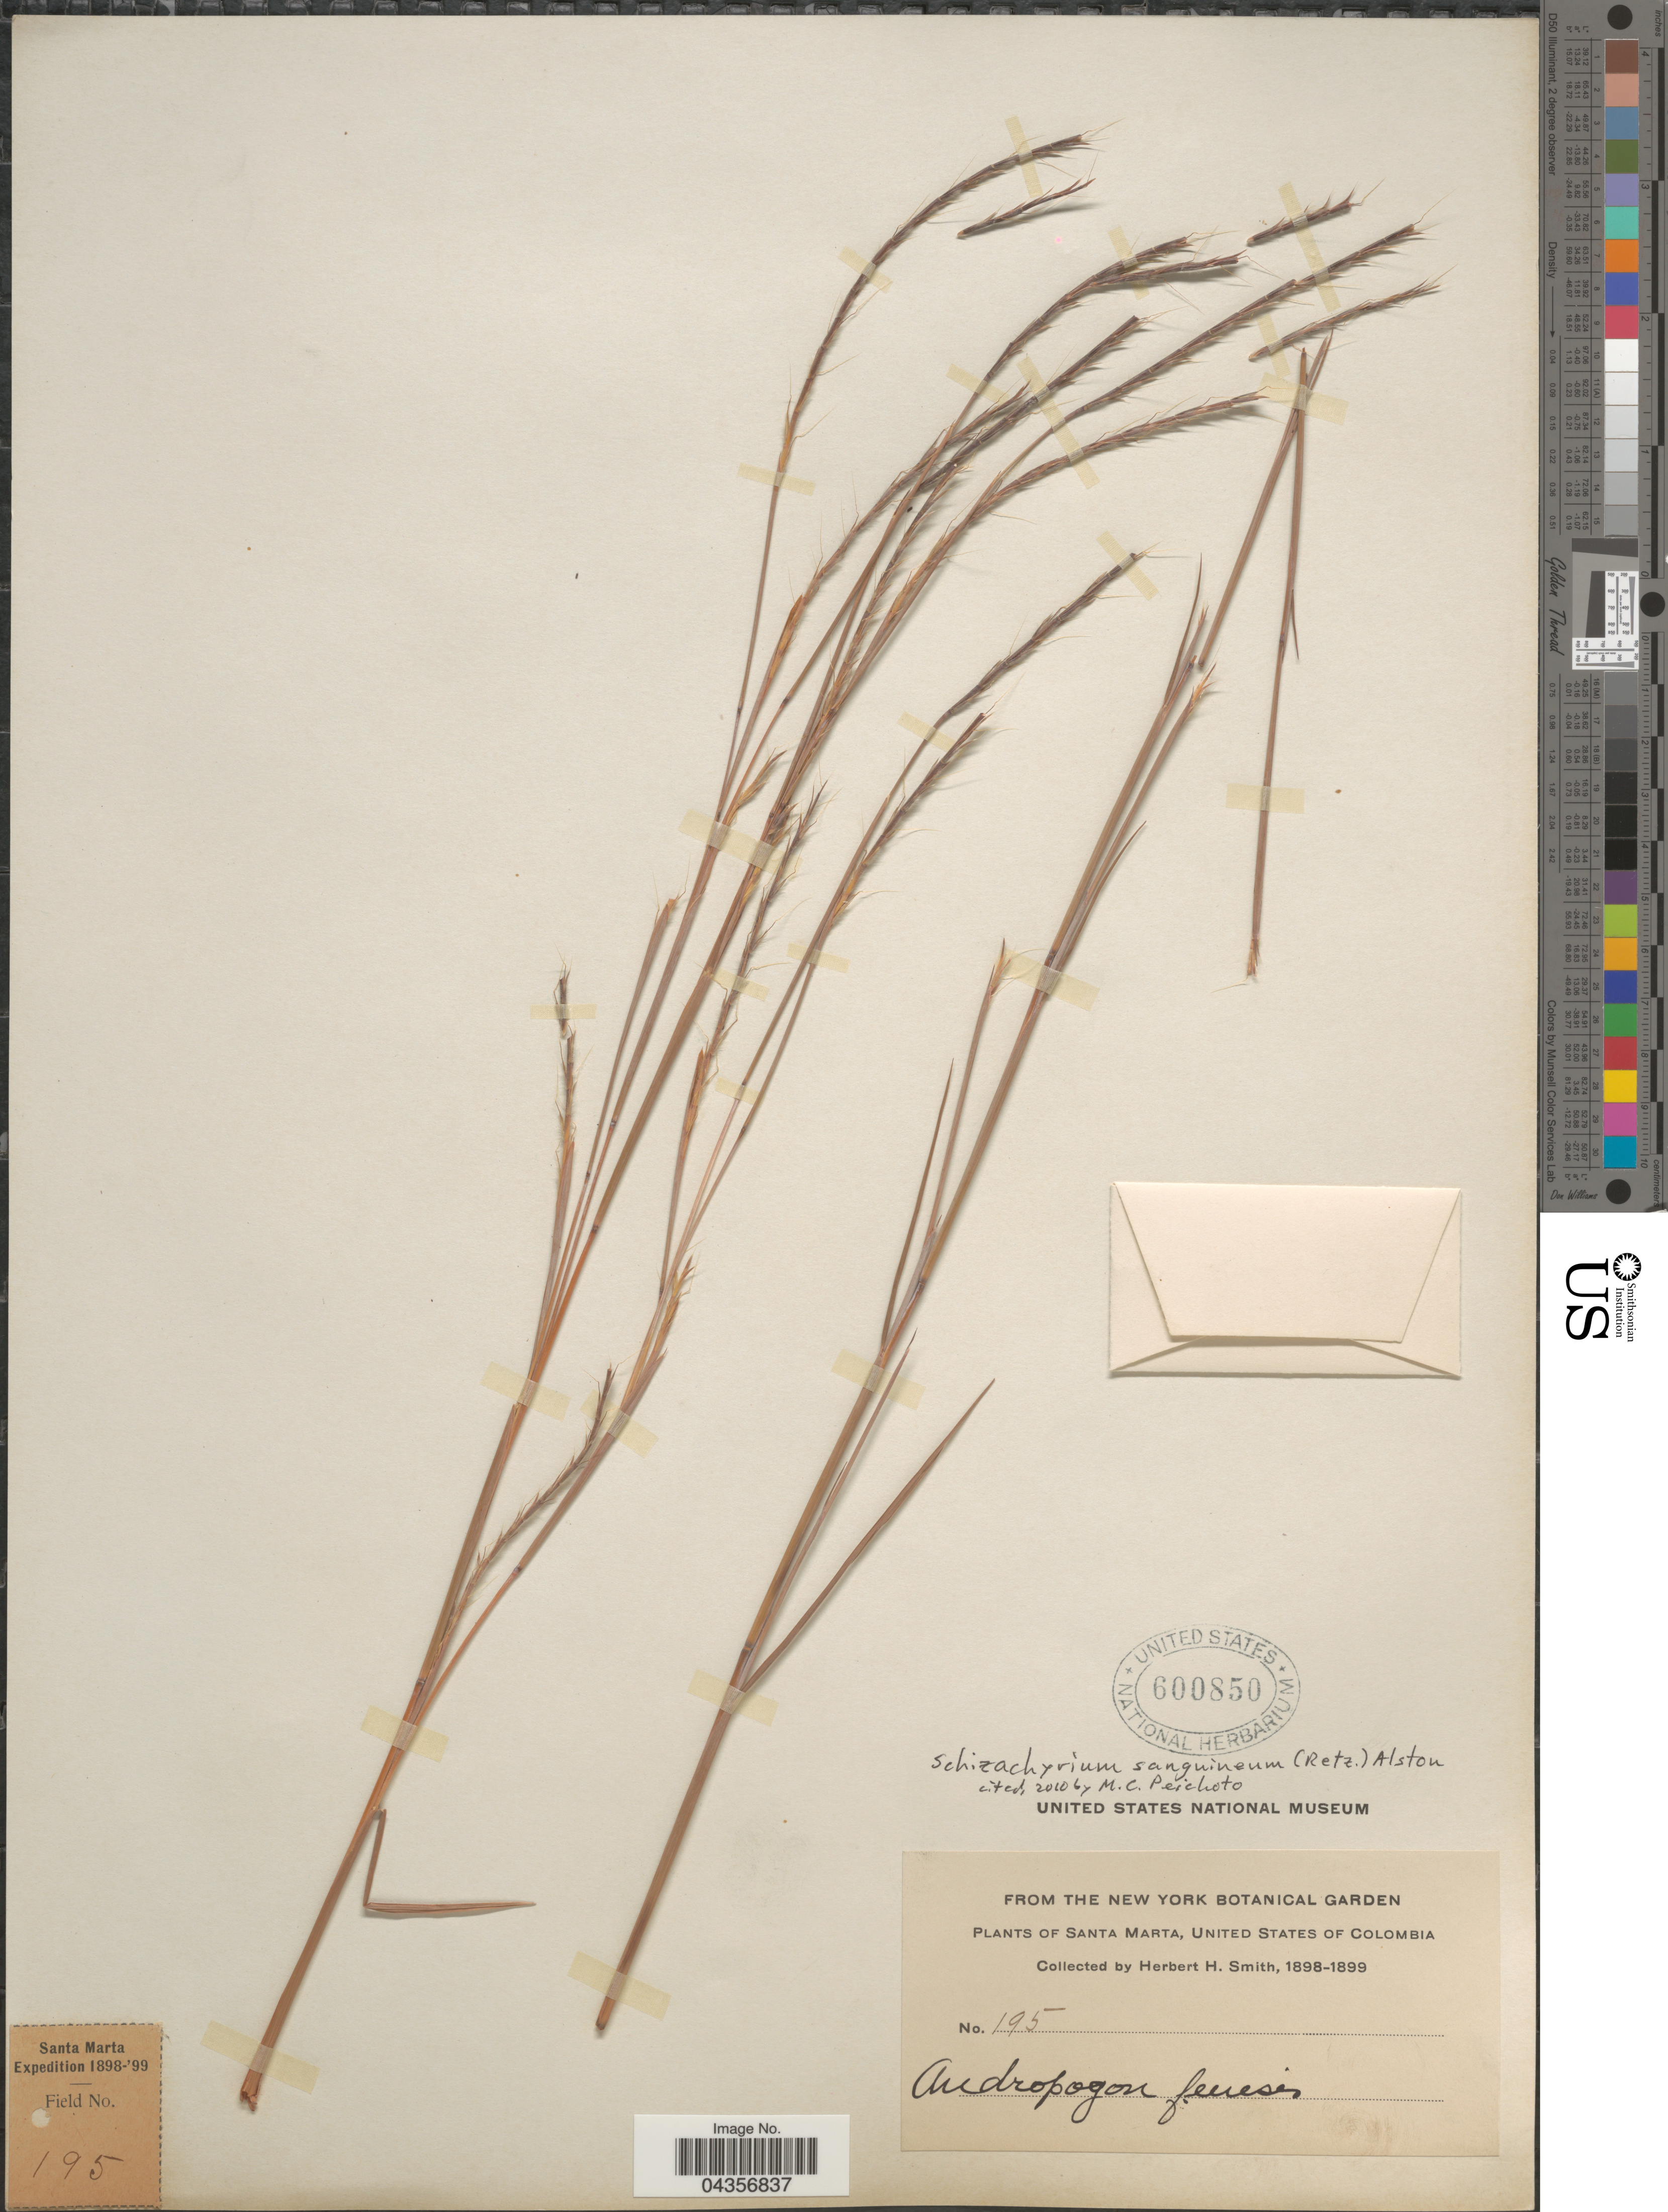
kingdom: Plantae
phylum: Tracheophyta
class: Liliopsida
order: Poales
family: Poaceae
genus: Schizachyrium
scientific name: Schizachyrium sanguineum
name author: (Retz.) Alston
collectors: Herbert H. Smith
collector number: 195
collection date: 1898/1899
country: Colombia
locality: Santa Marta Expedition 1898-'99. Santa Marta, United States of Colombia.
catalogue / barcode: US 600850